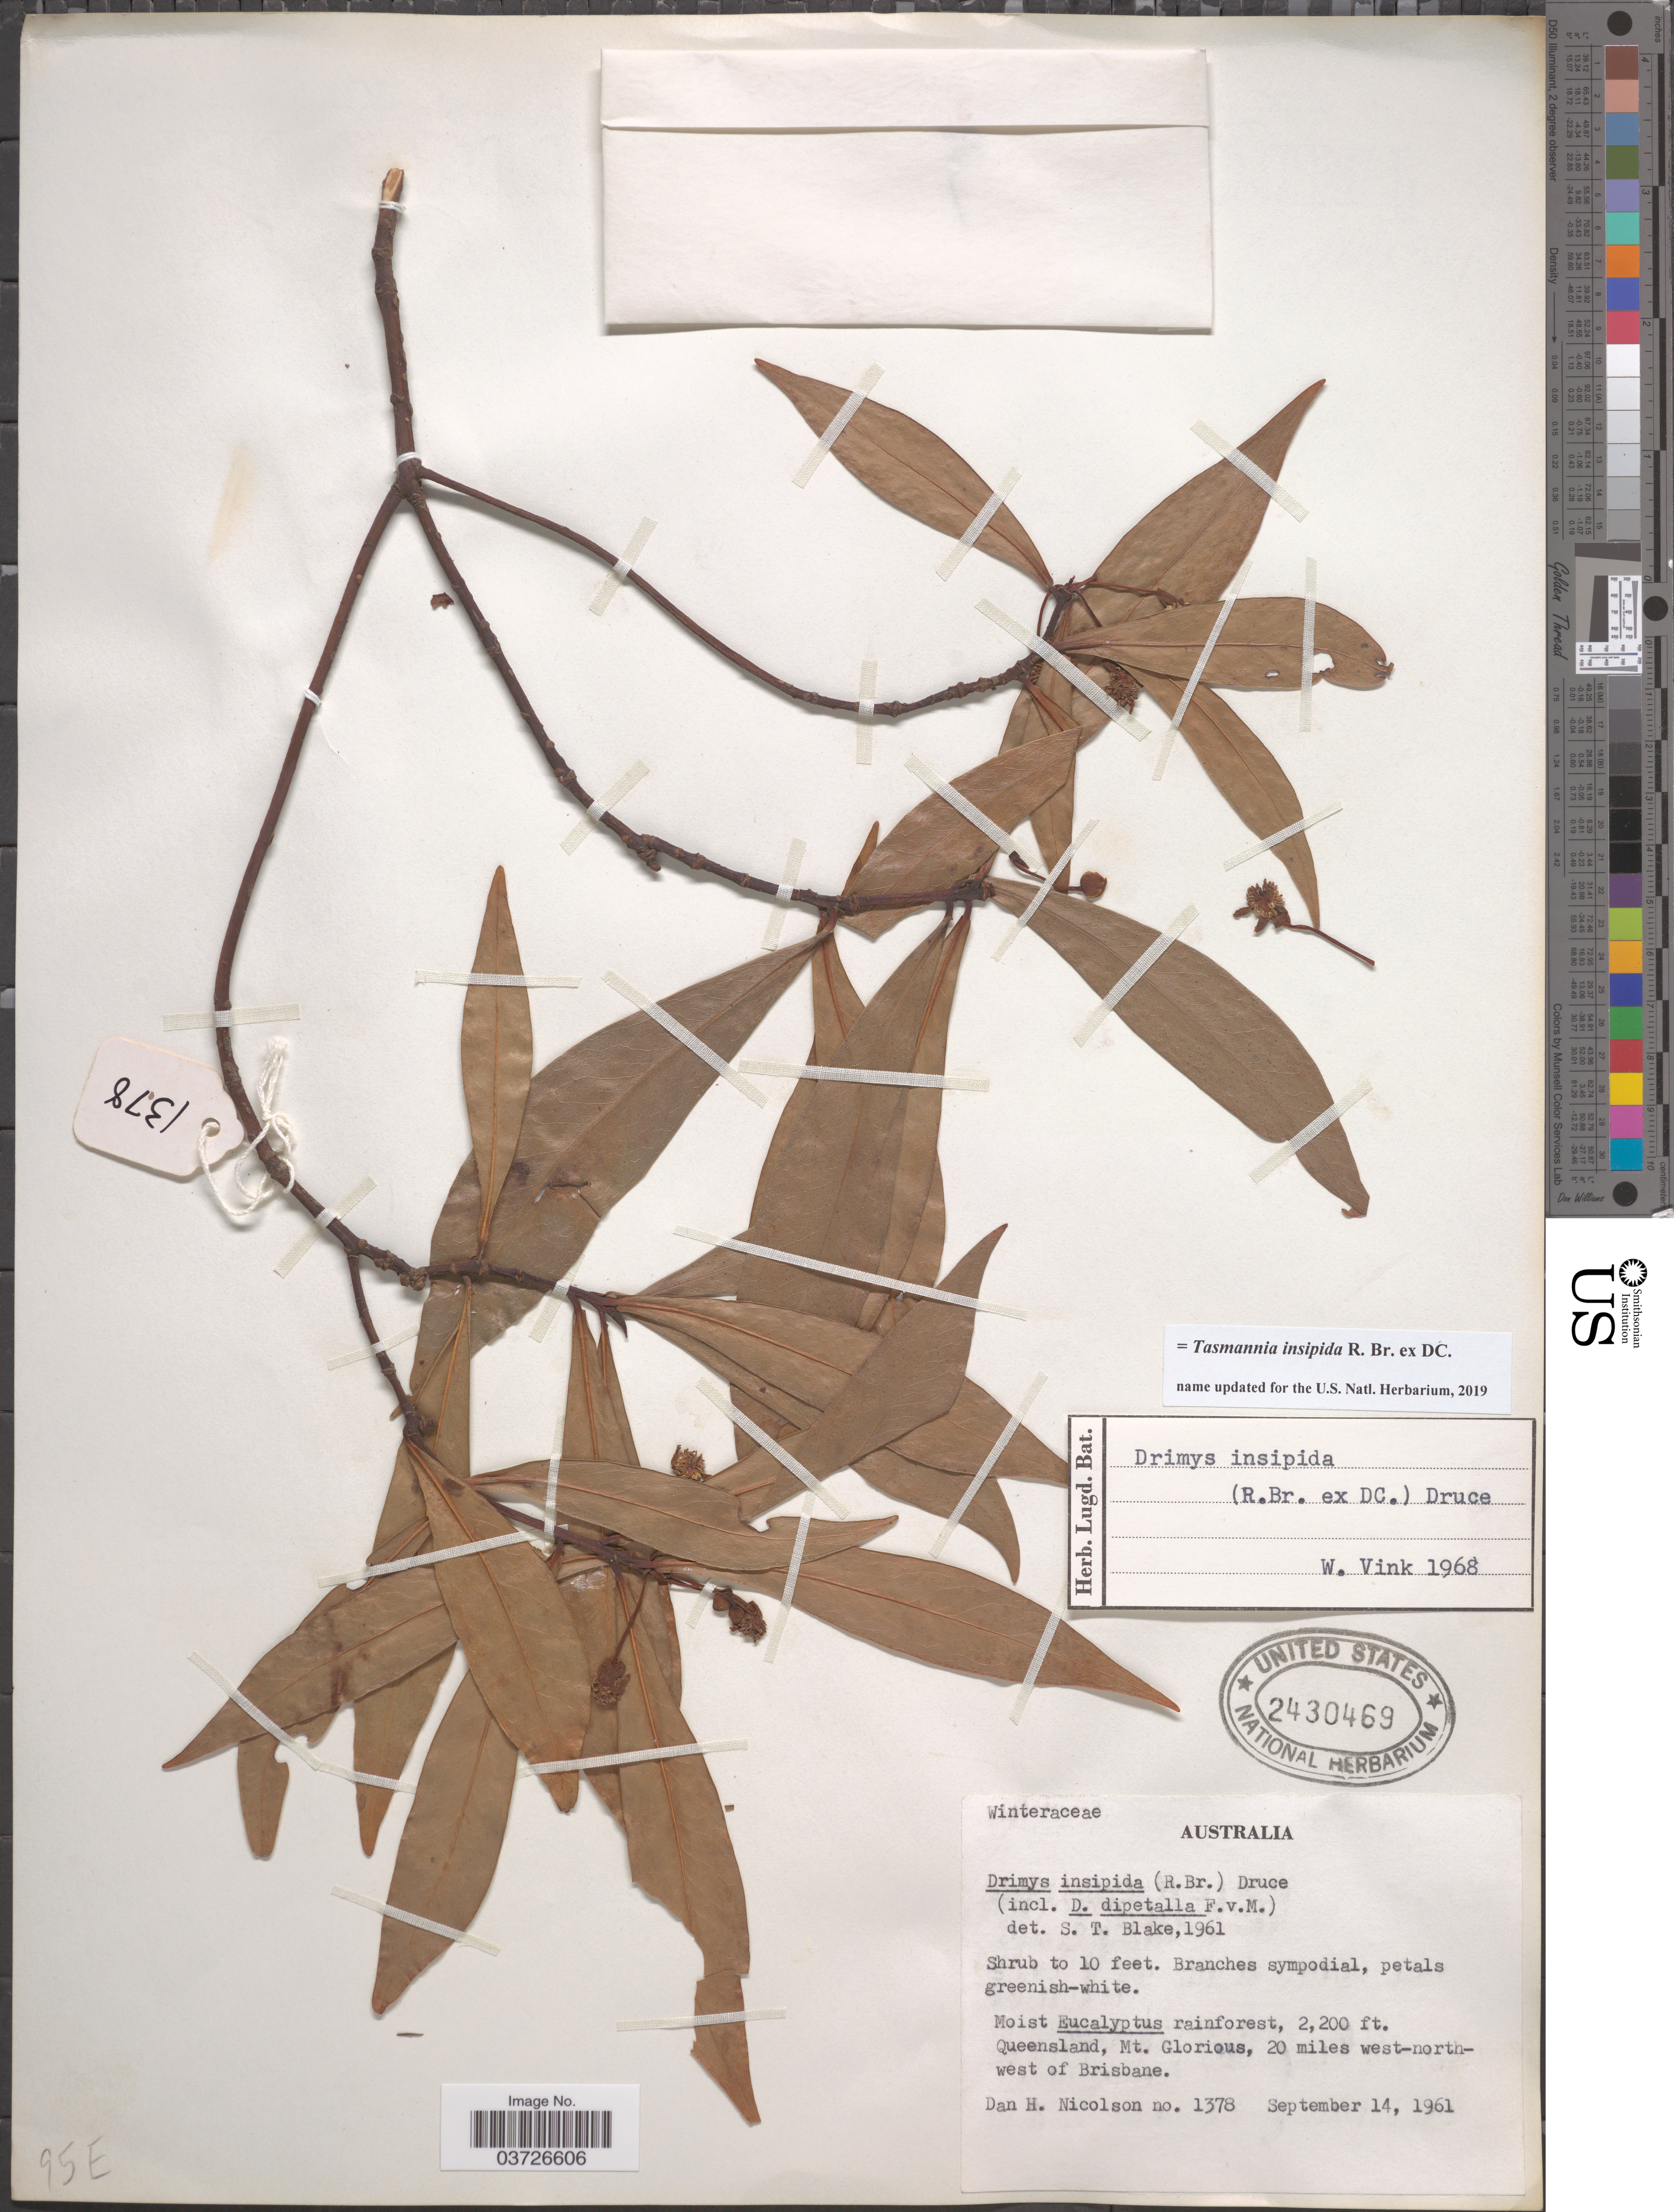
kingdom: Plantae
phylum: Tracheophyta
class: Magnoliopsida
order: Canellales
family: Winteraceae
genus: Tasmannia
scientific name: Tasmannia insipida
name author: R. Br. ex DC.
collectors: D. H. Nicolson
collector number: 1378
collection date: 1961-09-14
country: Australia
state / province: Queensland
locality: Mt. Glorious, 20 miles west-north-west of Brisbane.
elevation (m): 671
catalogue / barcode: US 2430469